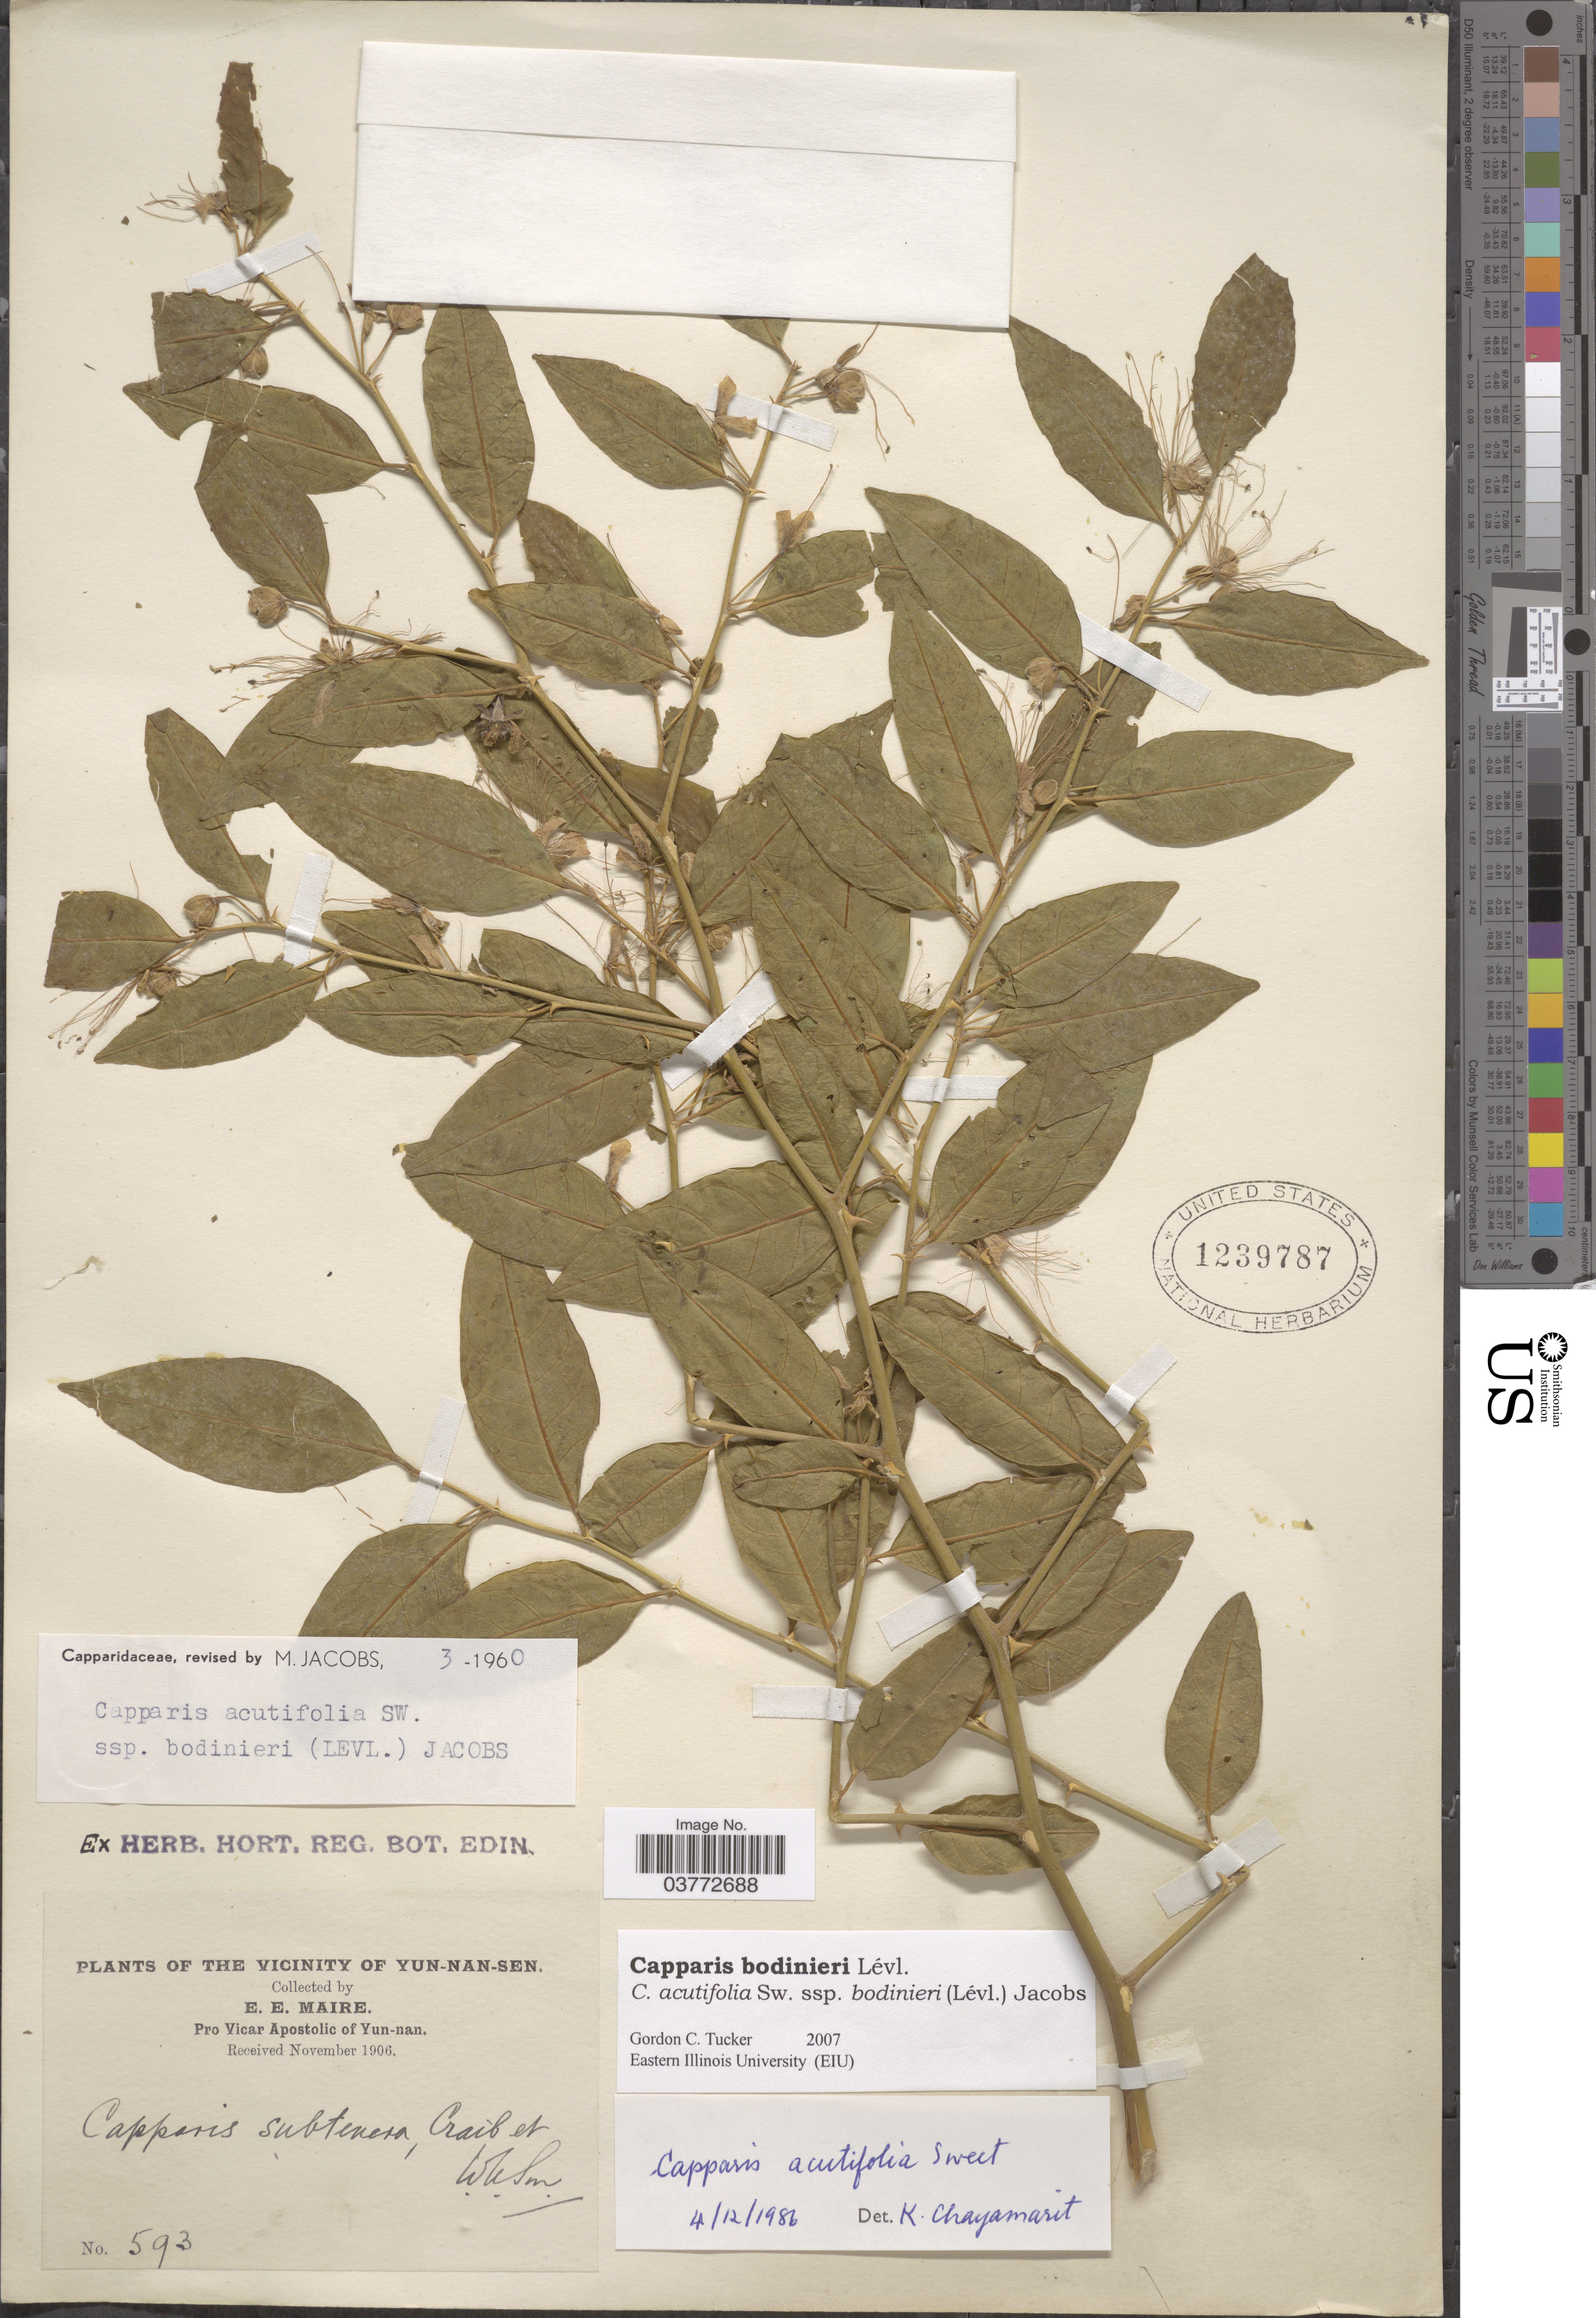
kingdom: Plantae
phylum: Tracheophyta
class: Magnoliopsida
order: Brassicales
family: Capparaceae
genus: Capparis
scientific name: Capparis bodinieri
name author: H. Lév.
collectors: E. E. Maire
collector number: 593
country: China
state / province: Yunnan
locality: Vicinity of Yun-nan-sen.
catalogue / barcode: US 1239787